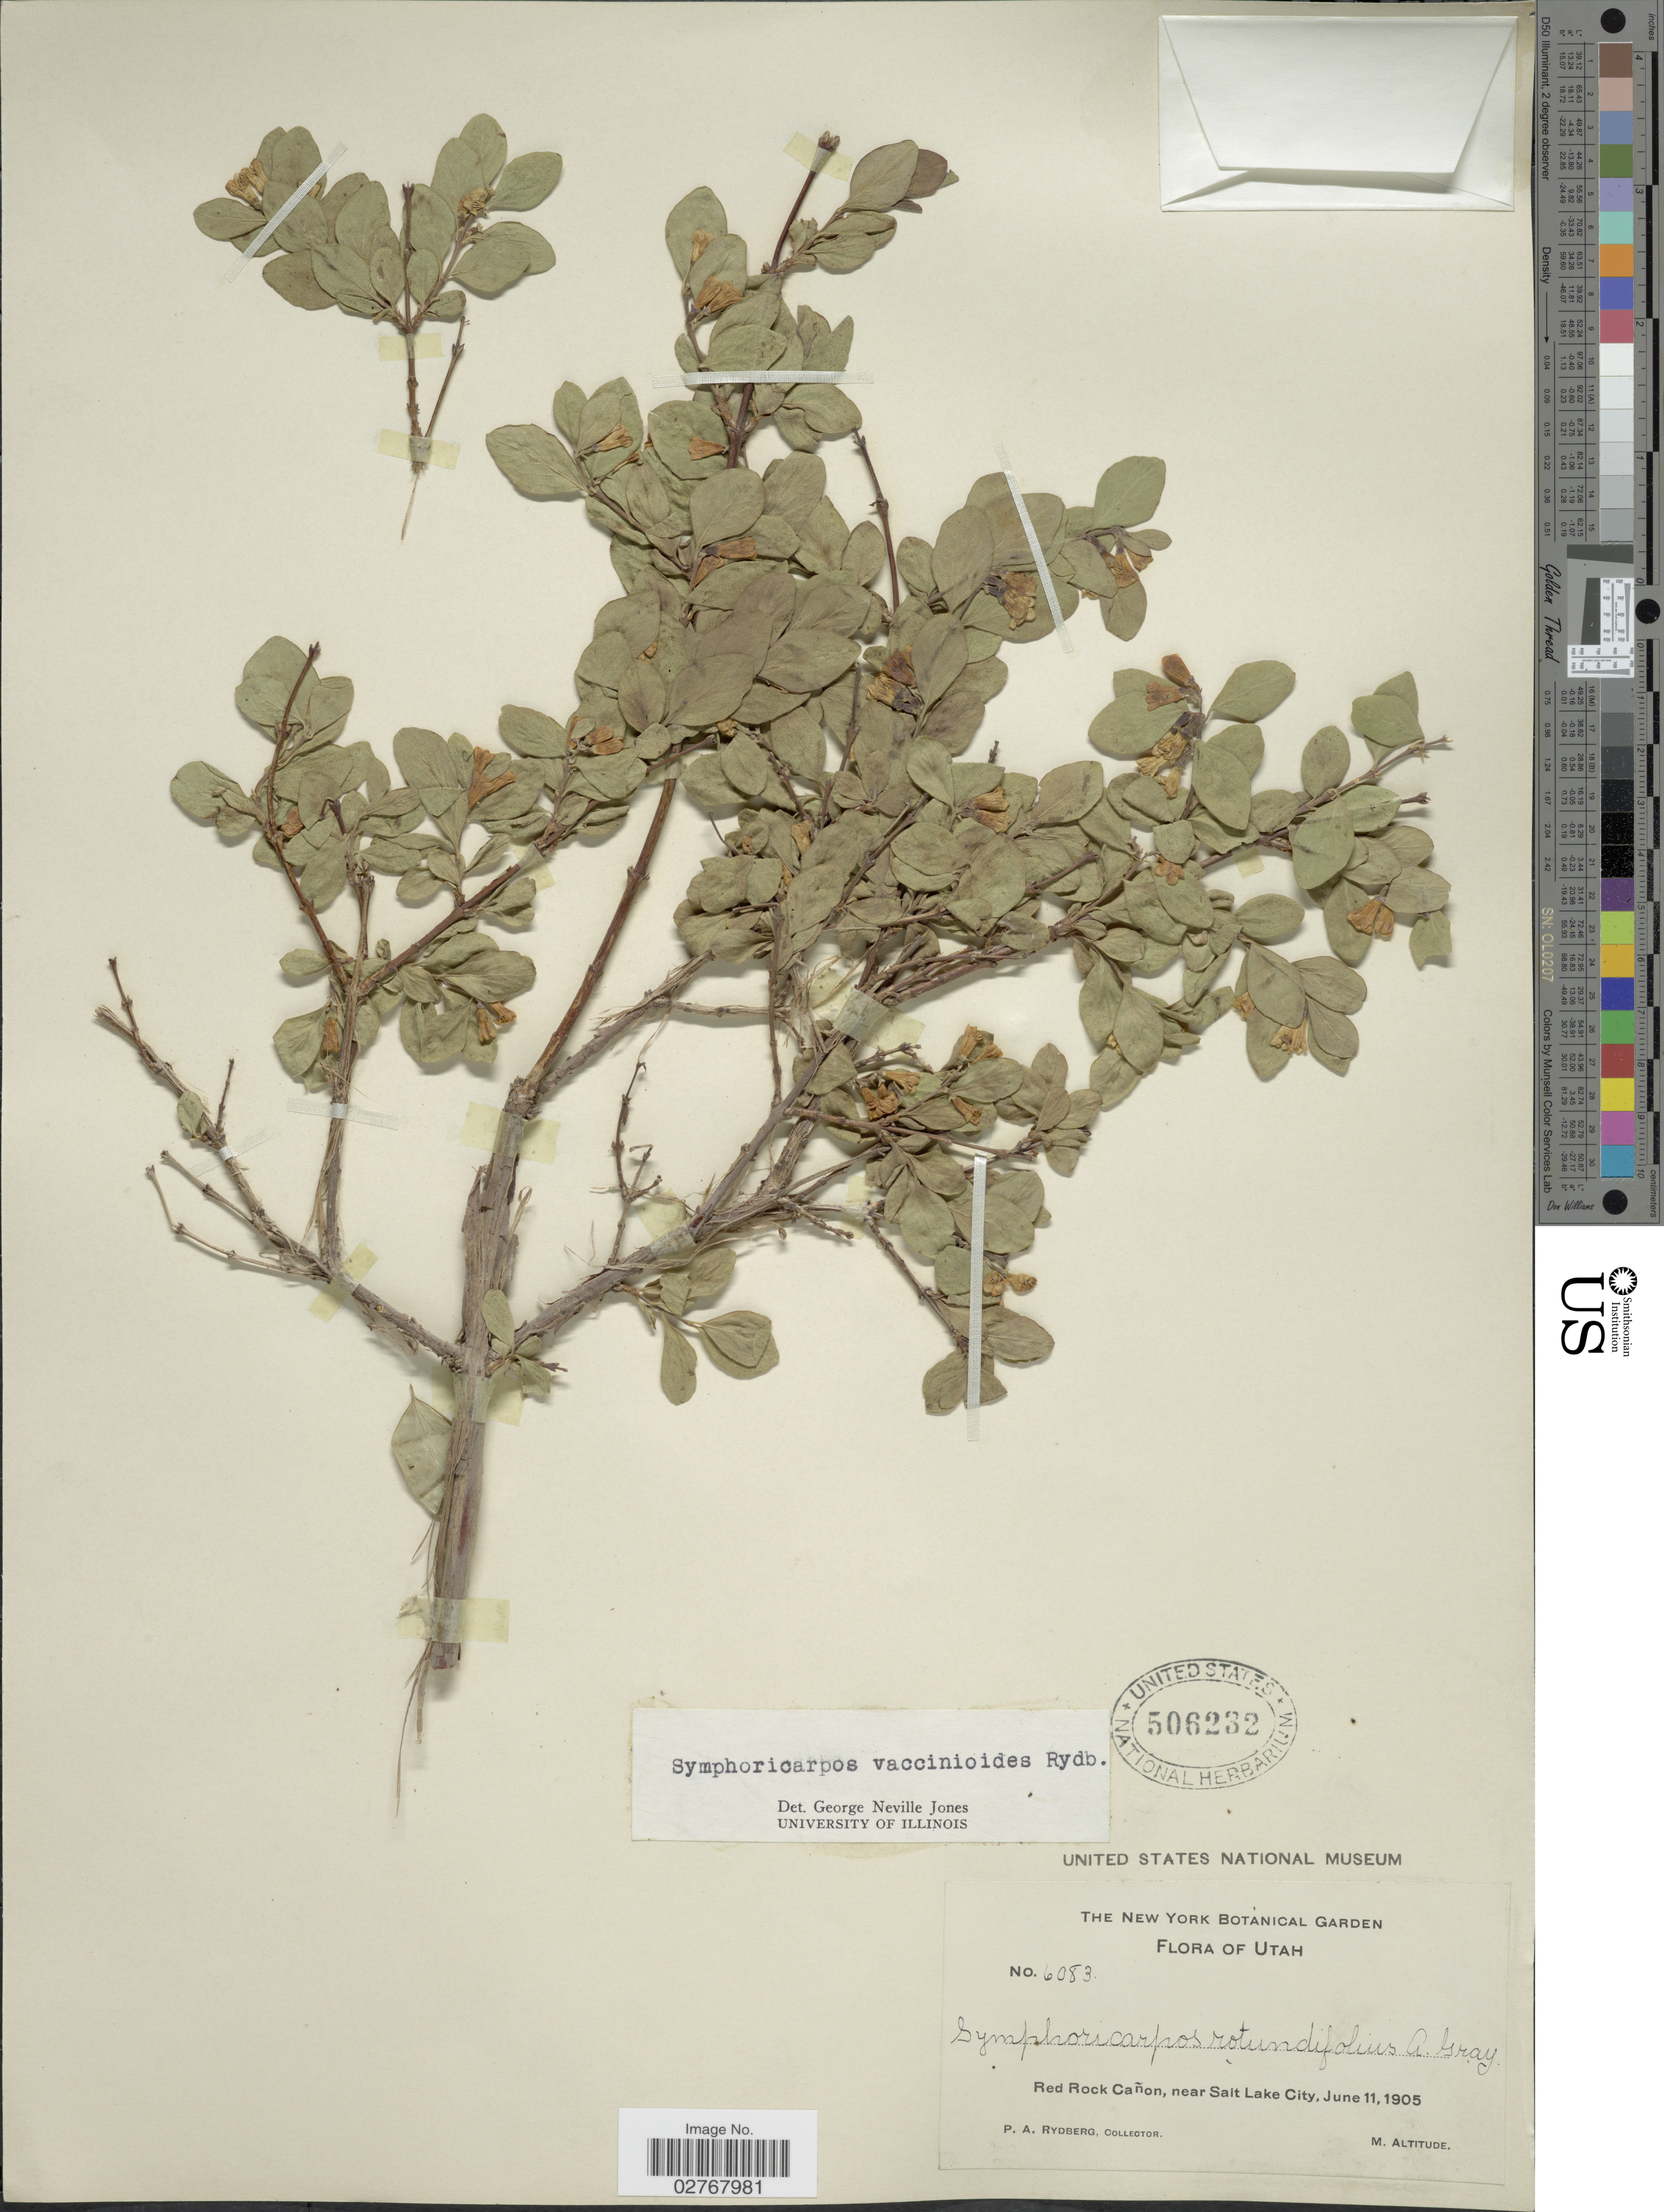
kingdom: Plantae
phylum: Tracheophyta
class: Magnoliopsida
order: Dipsacales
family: Caprifoliaceae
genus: Symphoricarpos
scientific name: Symphoricarpos vaccinioides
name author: Rydb.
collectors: P. A. Rydberg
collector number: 6083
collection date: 1905-06-11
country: United States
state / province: Utah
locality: Red Rock Canon, near Salt Lake City.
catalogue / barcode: US 506232